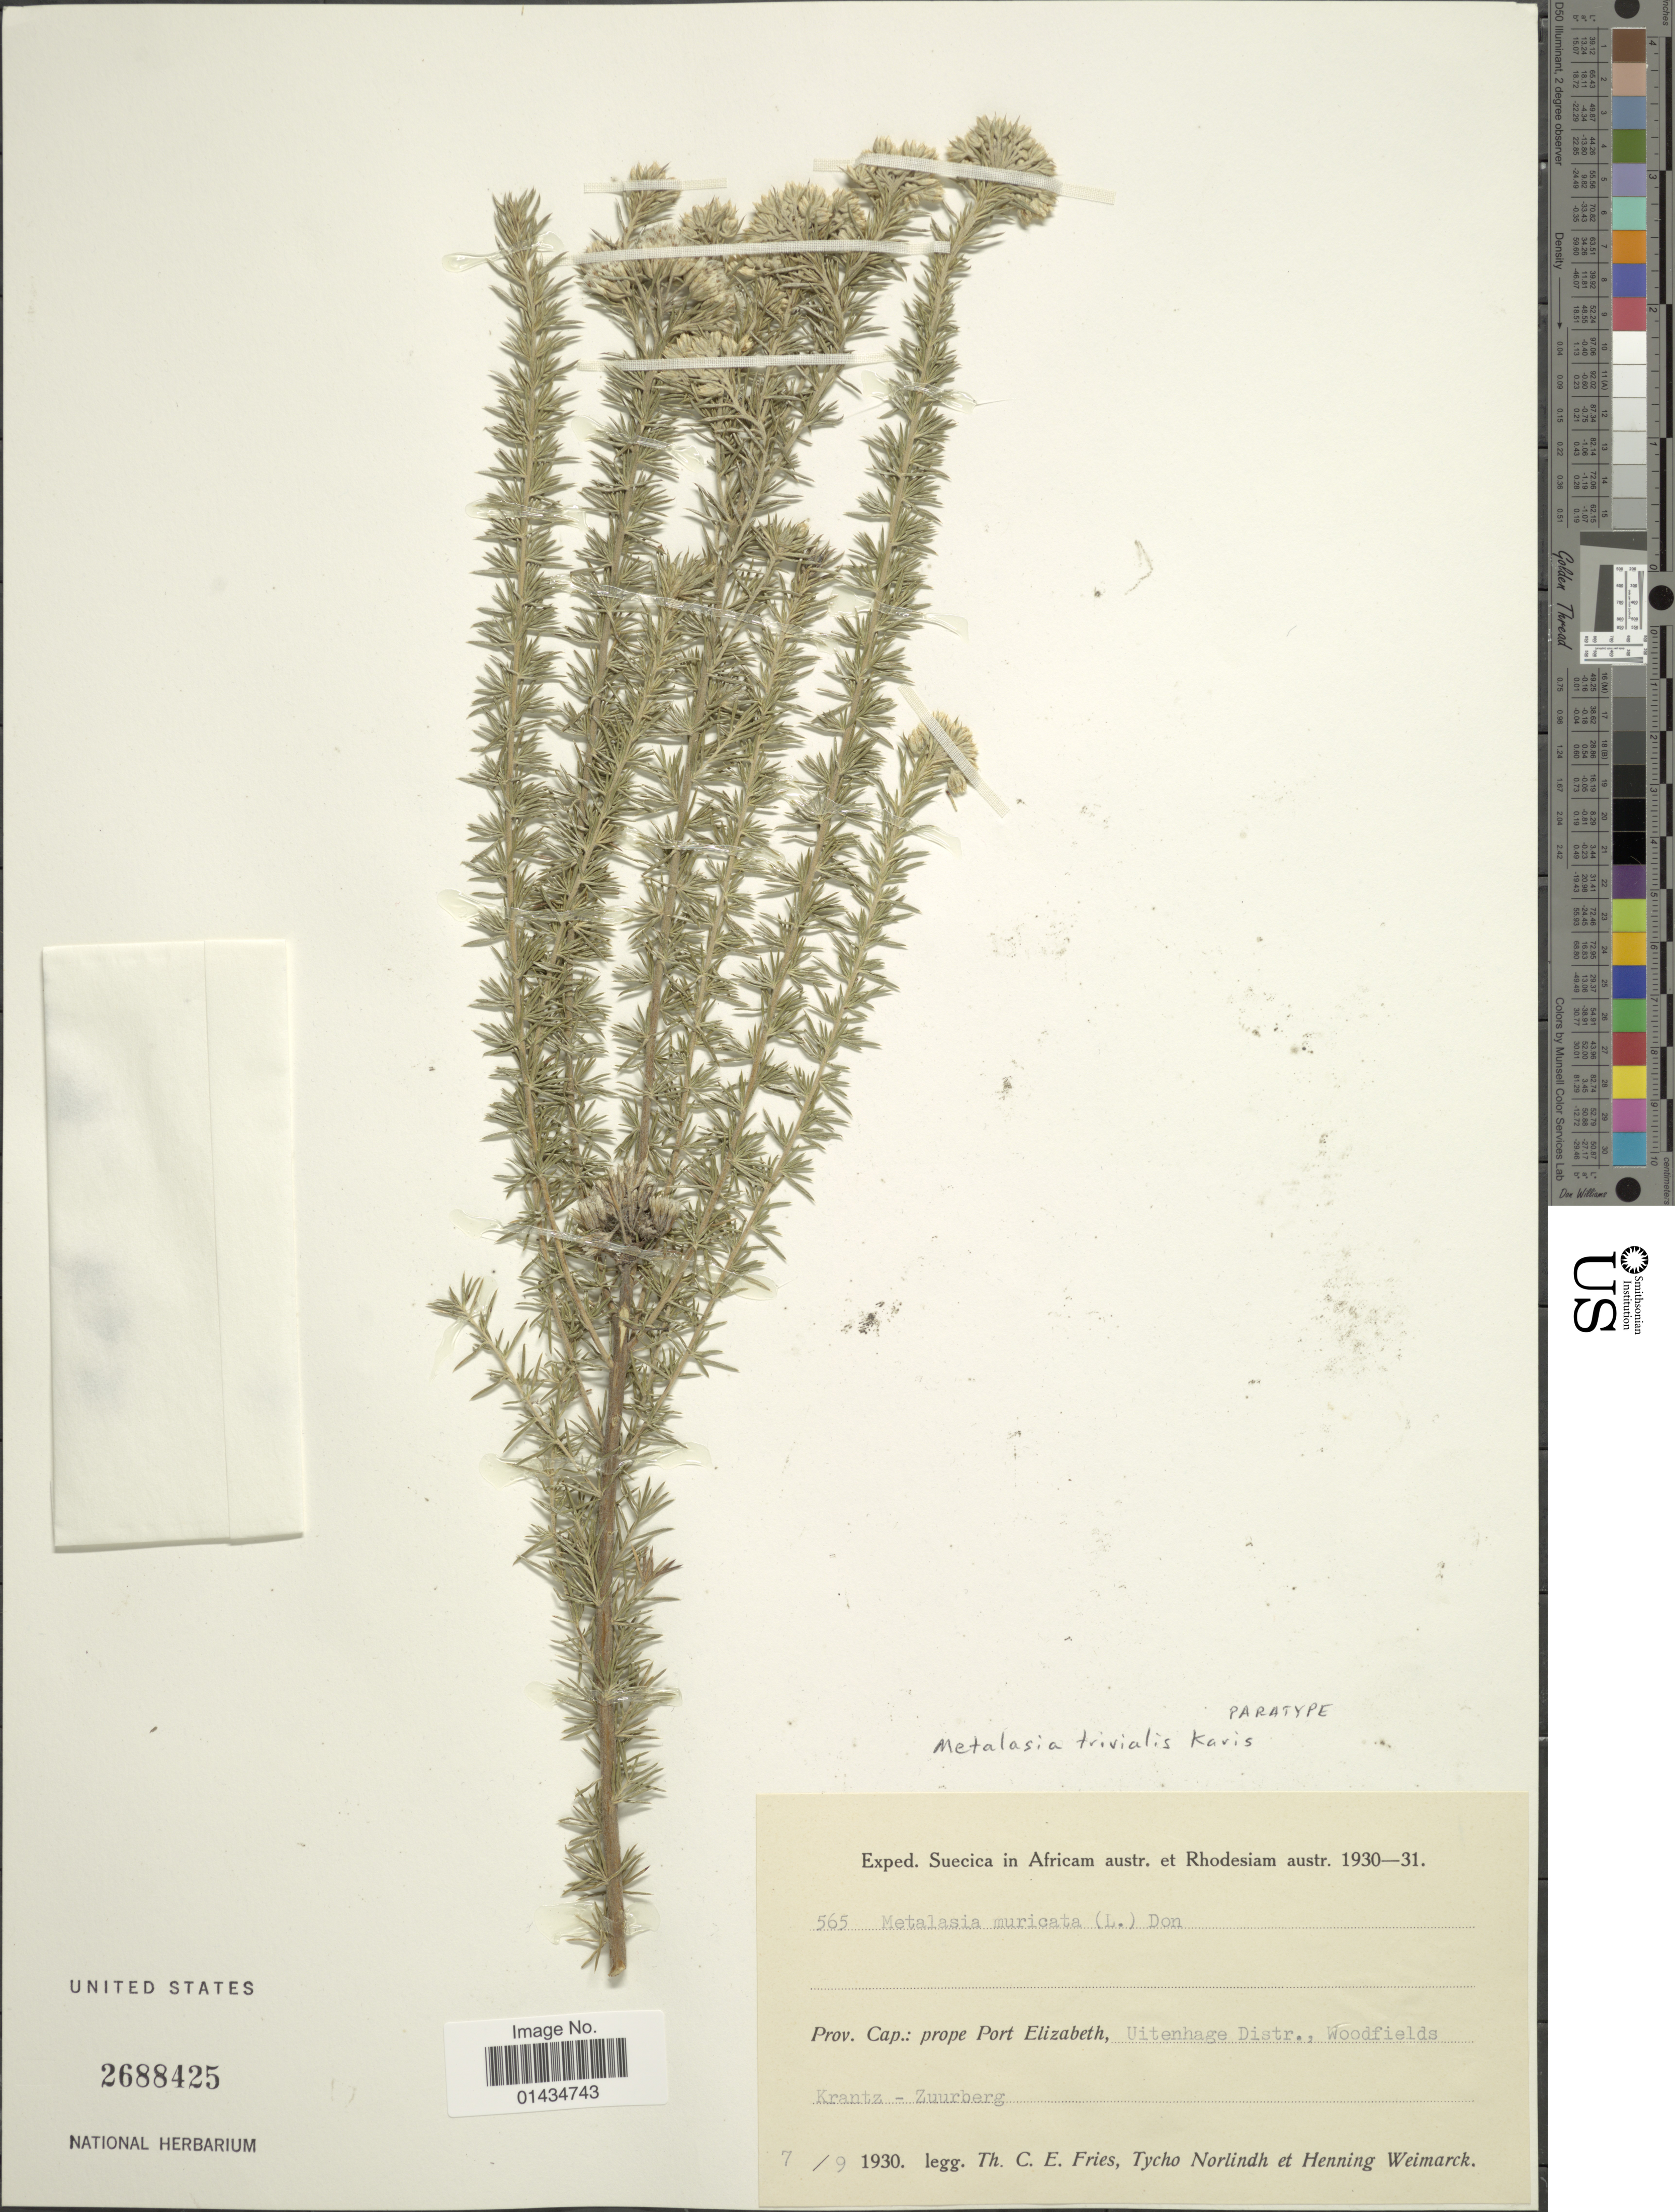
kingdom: Plantae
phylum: Tracheophyta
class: Magnoliopsida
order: Asterales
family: Asteraceae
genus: Metalasia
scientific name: Metalasia trivialis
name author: P.O. Karis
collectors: T. C. E. Fries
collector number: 565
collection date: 1930-09-07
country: South Africa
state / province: Eastern Cape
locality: Prope Port Elizabeth, Uitenhage Distr., Woodfields, Krantz- Zuurberg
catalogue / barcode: US 2688425